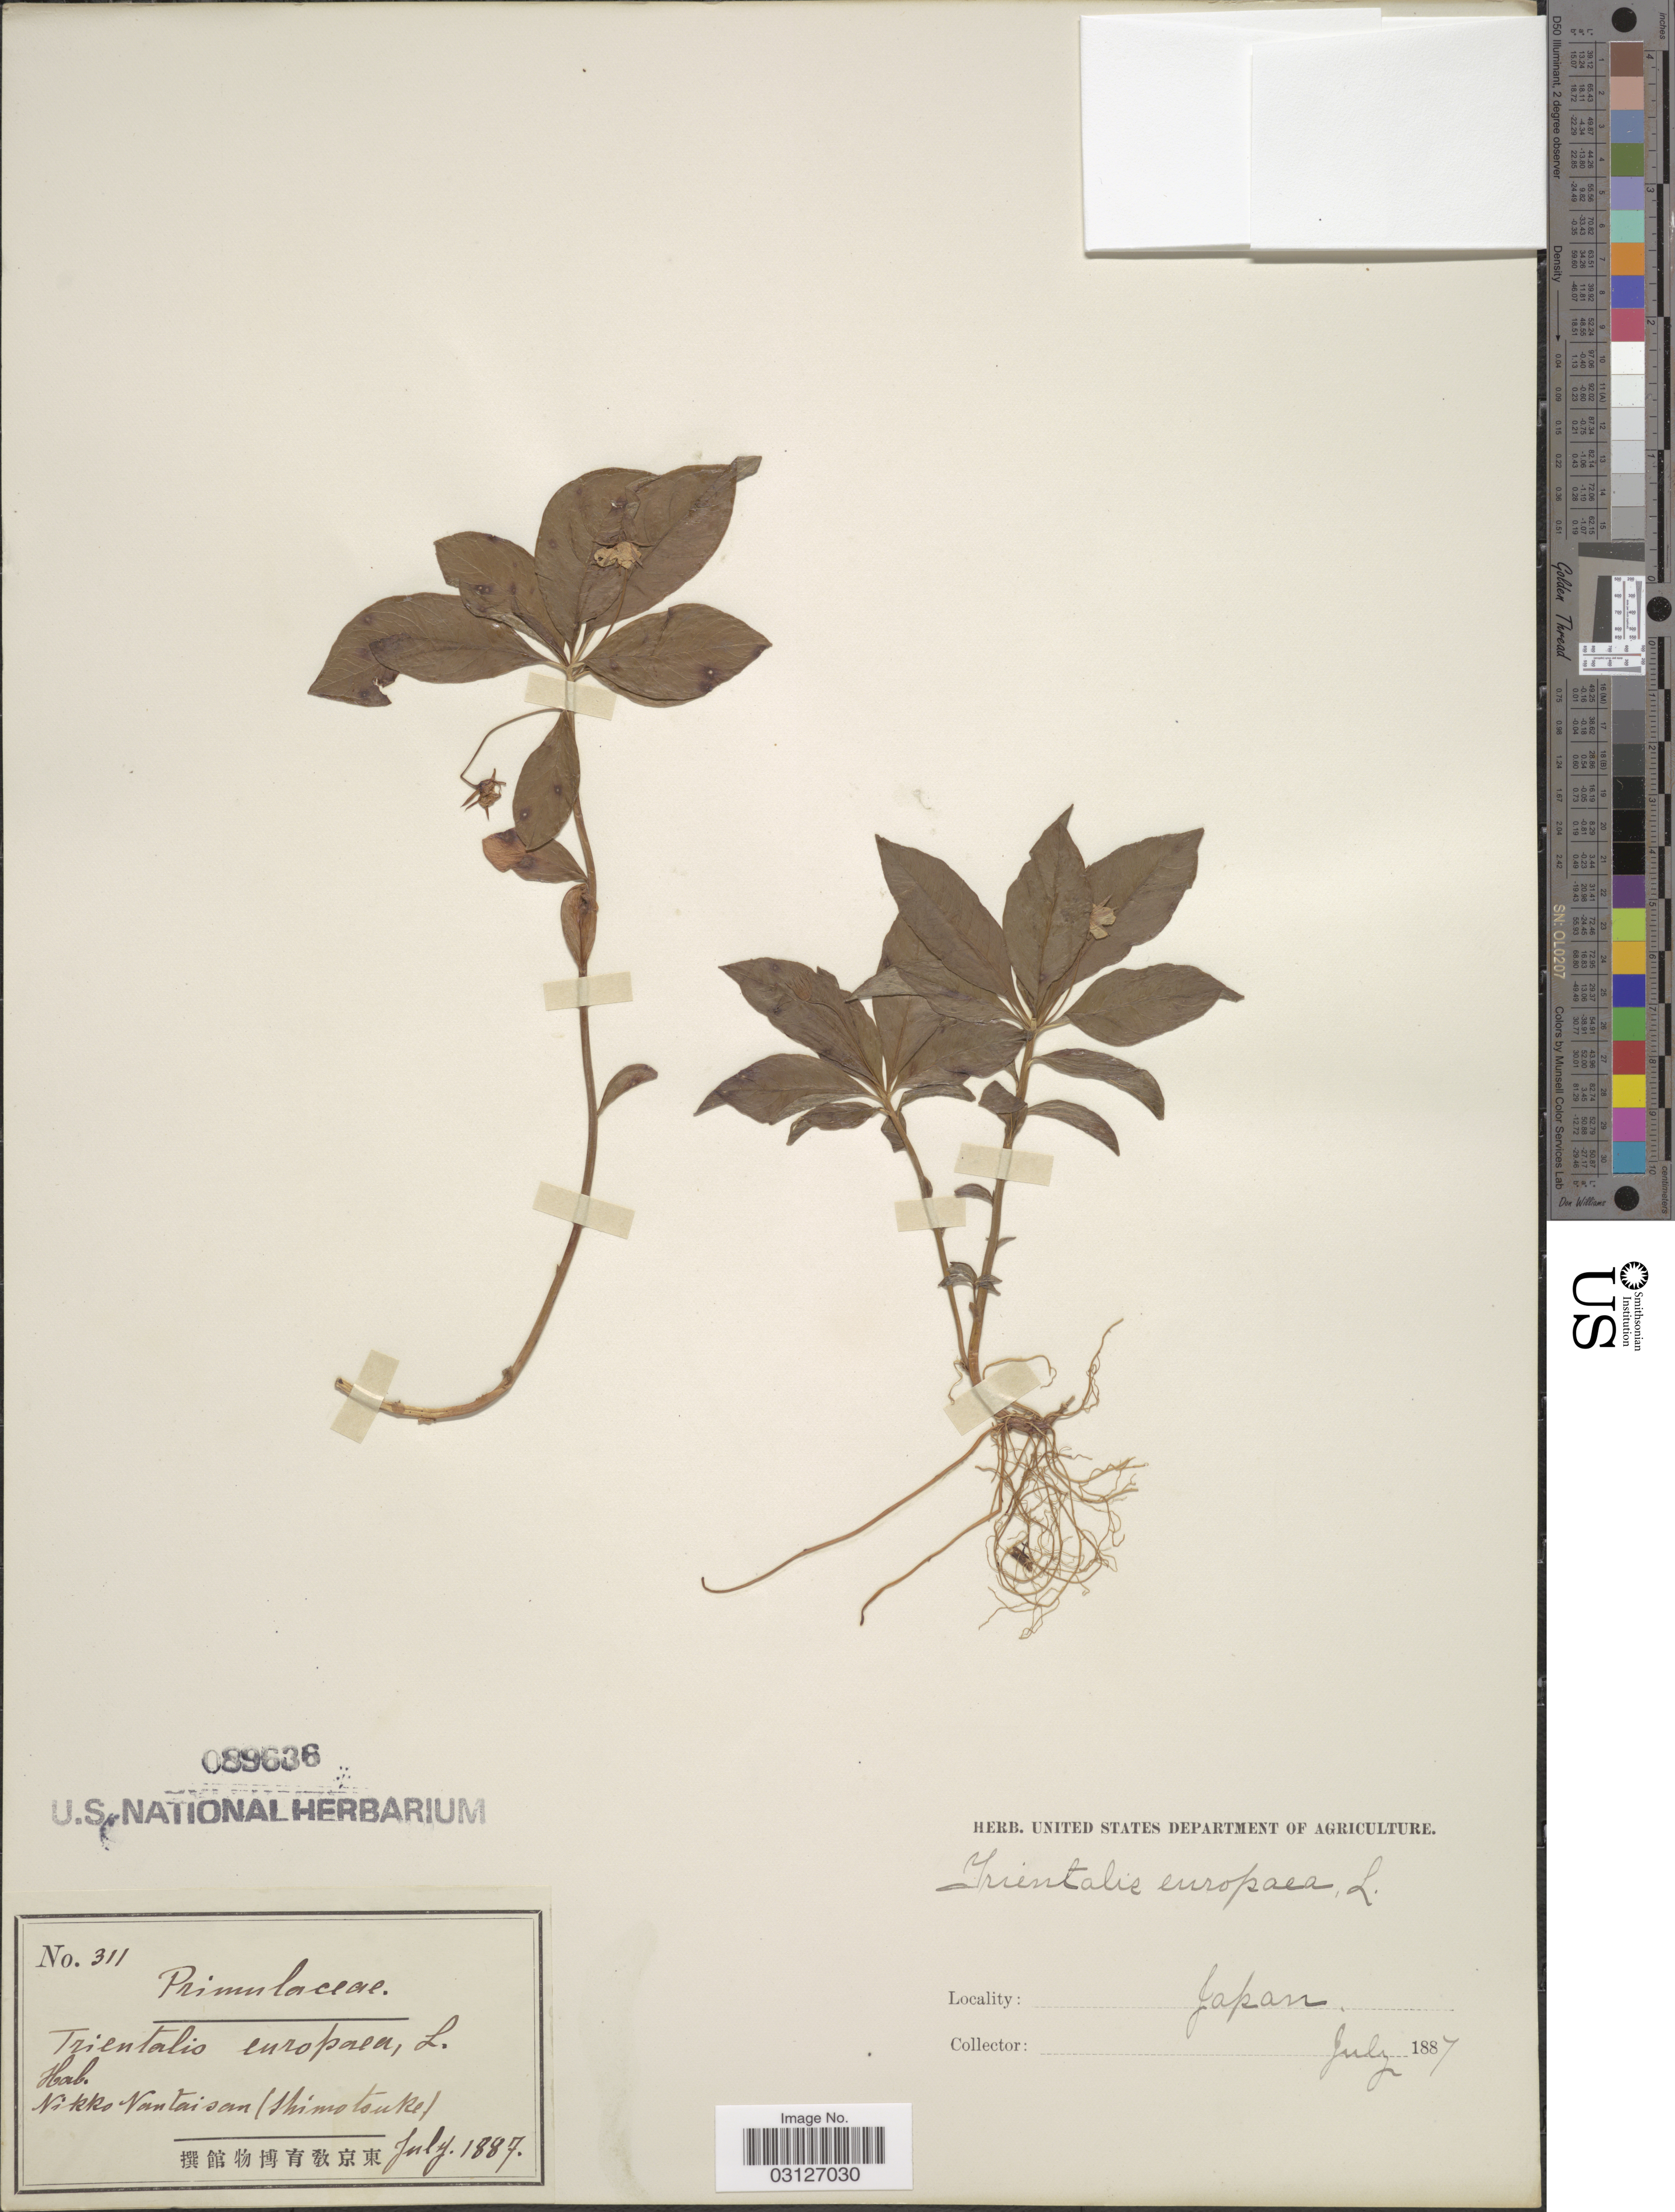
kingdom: Plantae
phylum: Tracheophyta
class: Magnoliopsida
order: Ericales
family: Primulaceae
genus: Trientalis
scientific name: Trientalis europaea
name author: L.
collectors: ex herb. U. S. Department of Agriculture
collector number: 311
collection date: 1887-07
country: Japan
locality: Nikko Vantaisan (Shimotouke).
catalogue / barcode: US 89636